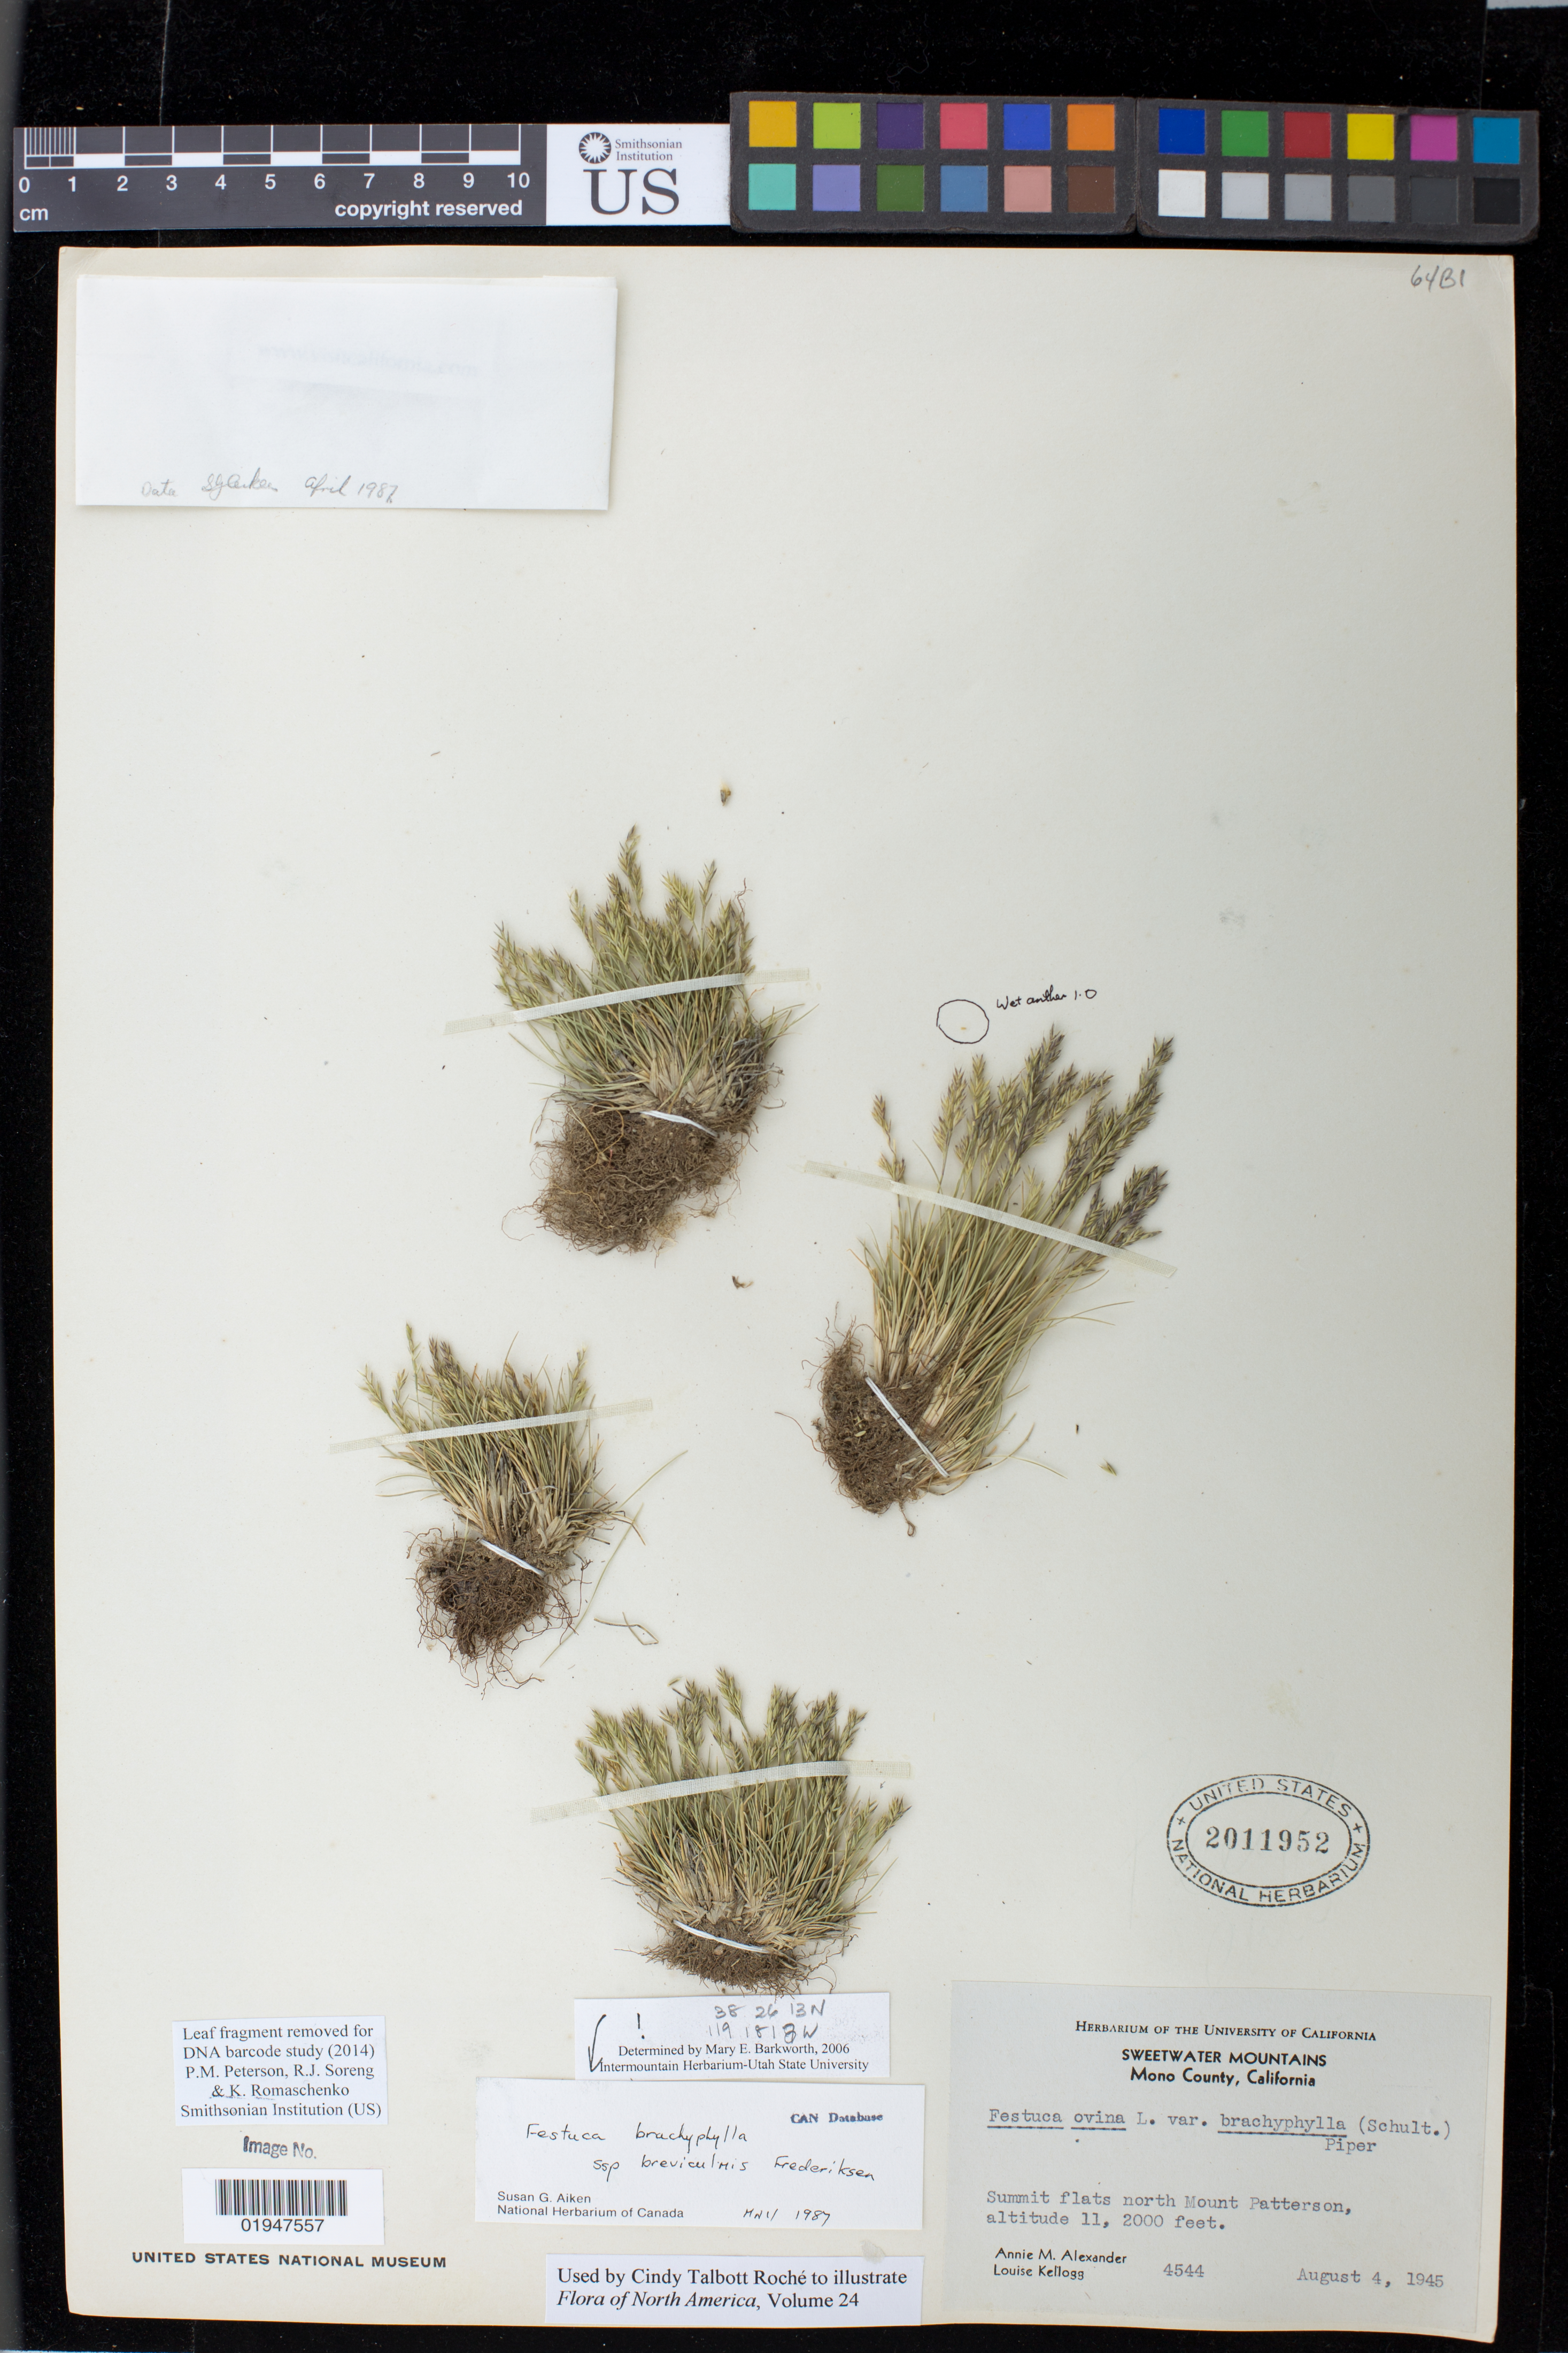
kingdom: Plantae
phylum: Tracheophyta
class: Liliopsida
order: Poales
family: Poaceae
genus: Festuca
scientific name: Festuca brachyphylla subsp. brachyphylla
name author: Schult. & Schult. f.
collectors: A. M. Alexander & L. Kellogg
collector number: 4544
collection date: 1945-08-04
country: United States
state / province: California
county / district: Mono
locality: Summit flats north Mount Patterson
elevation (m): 3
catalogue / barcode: US 2011952